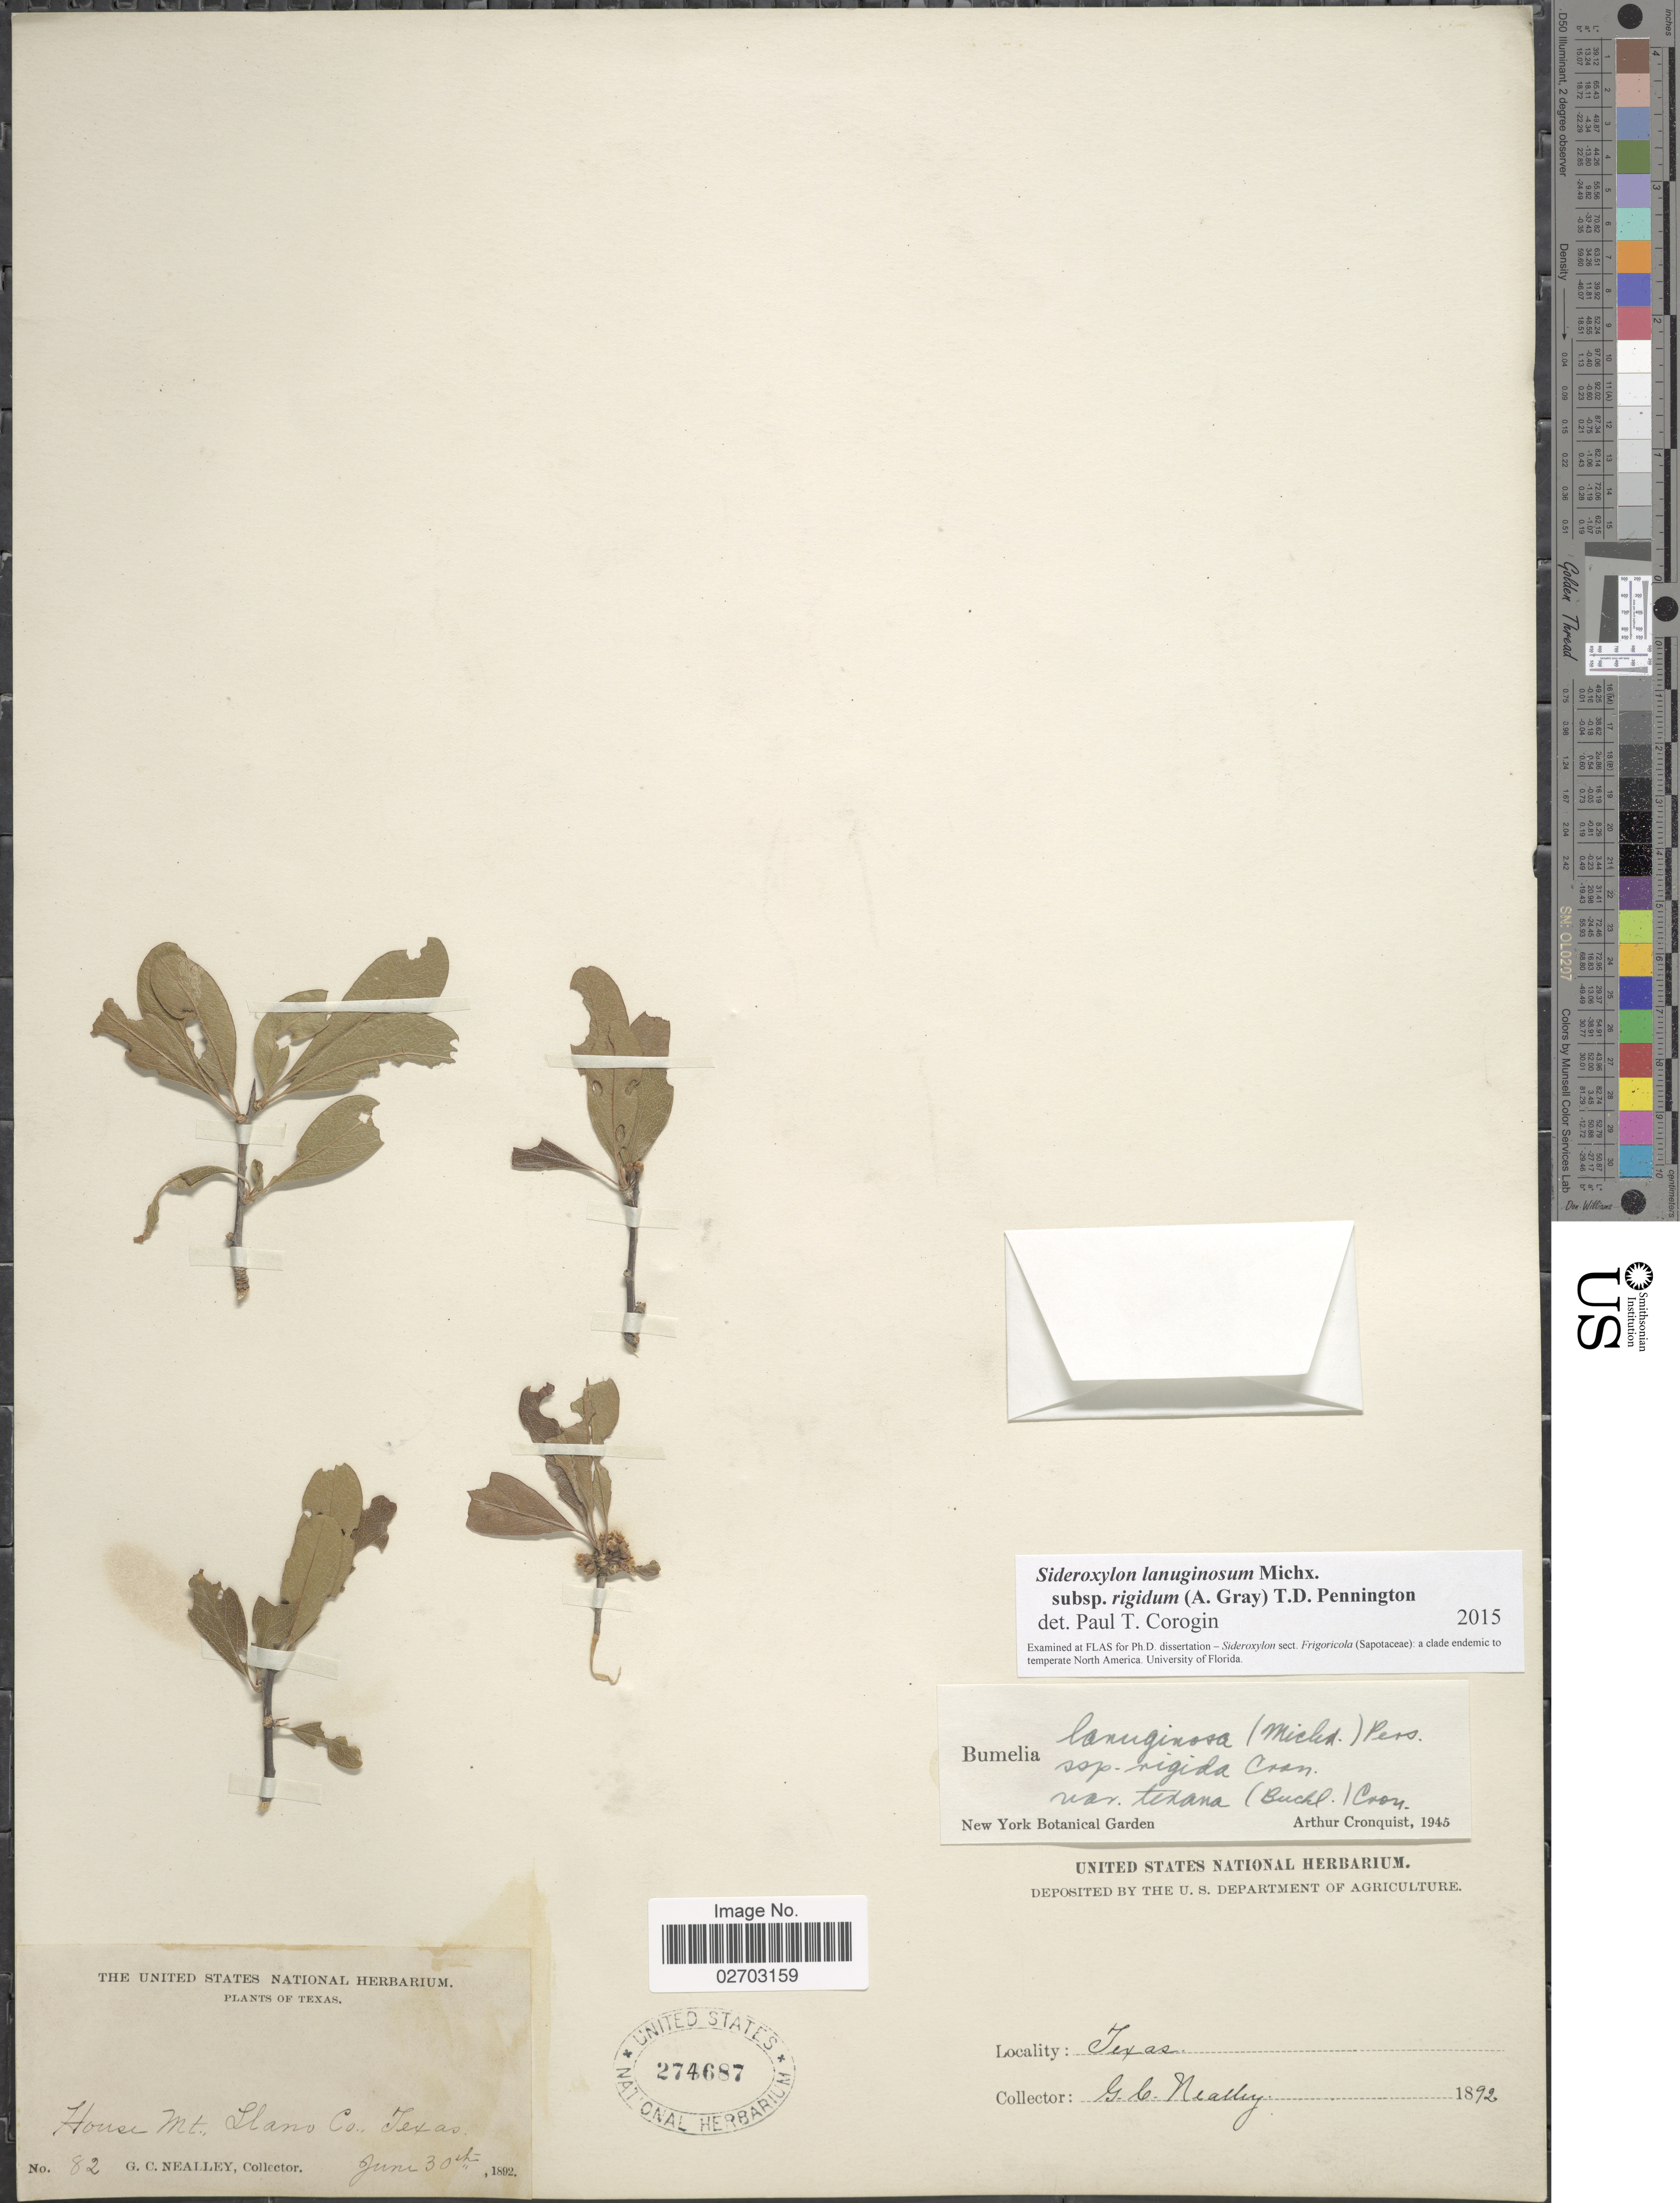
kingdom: Plantae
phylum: Tracheophyta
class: Magnoliopsida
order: Ericales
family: Sapotaceae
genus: Sideroxylon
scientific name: Sideroxylon lanuginosum subsp. rigidum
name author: (A. Gray) T.D. Penn.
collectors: G. C. Nealley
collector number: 82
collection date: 1892-06-30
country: United States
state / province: Texas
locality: House Mt., Llano Co.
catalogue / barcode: US 274687